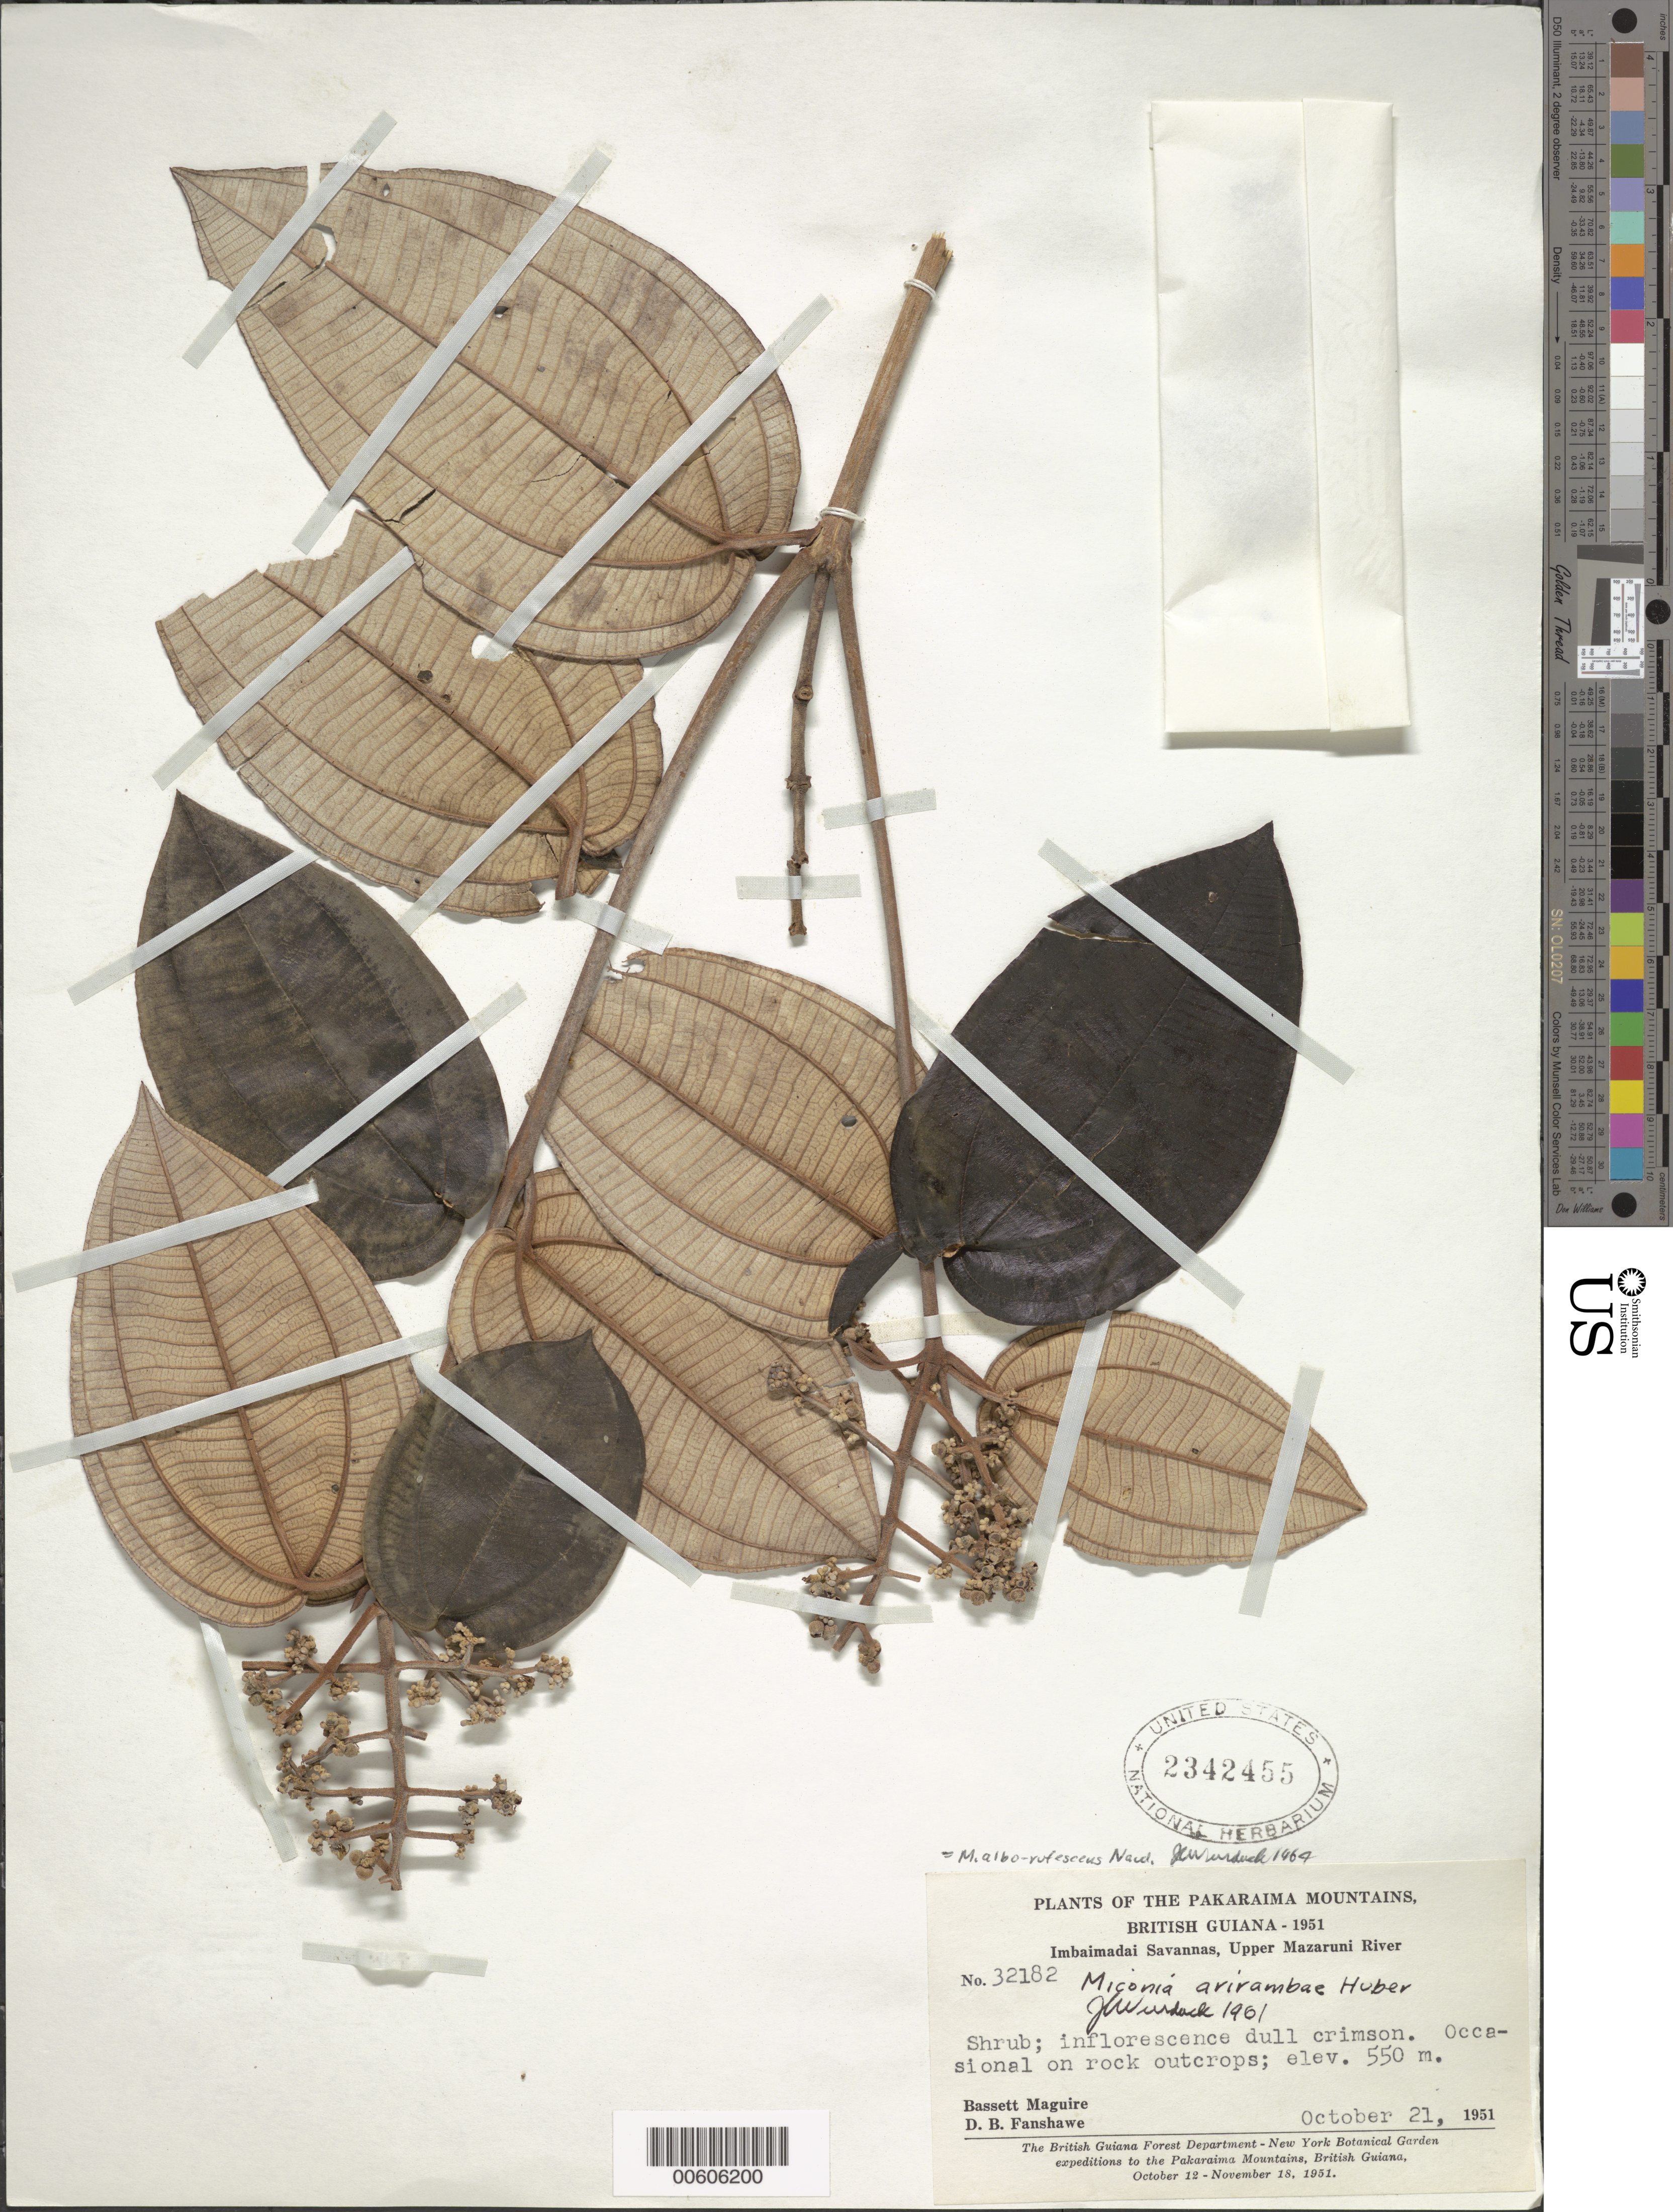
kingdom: Plantae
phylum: Tracheophyta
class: Magnoliopsida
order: Myrtales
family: Melastomataceae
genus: Miconia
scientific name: Miconia alborufescens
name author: Naudin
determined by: Wurdack, John J., (US), US (UNITED STATES)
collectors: B. Maguire & D. B. Fanshawe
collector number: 32182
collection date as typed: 21-Oct-51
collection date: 1951-10-21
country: Guyana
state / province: Cuyuni-Mazaruni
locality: Imbaimadai Savannas, Pakaraima Mts., Upper Mazaruni River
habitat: Rock outcrops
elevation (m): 550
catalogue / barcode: US 2342455